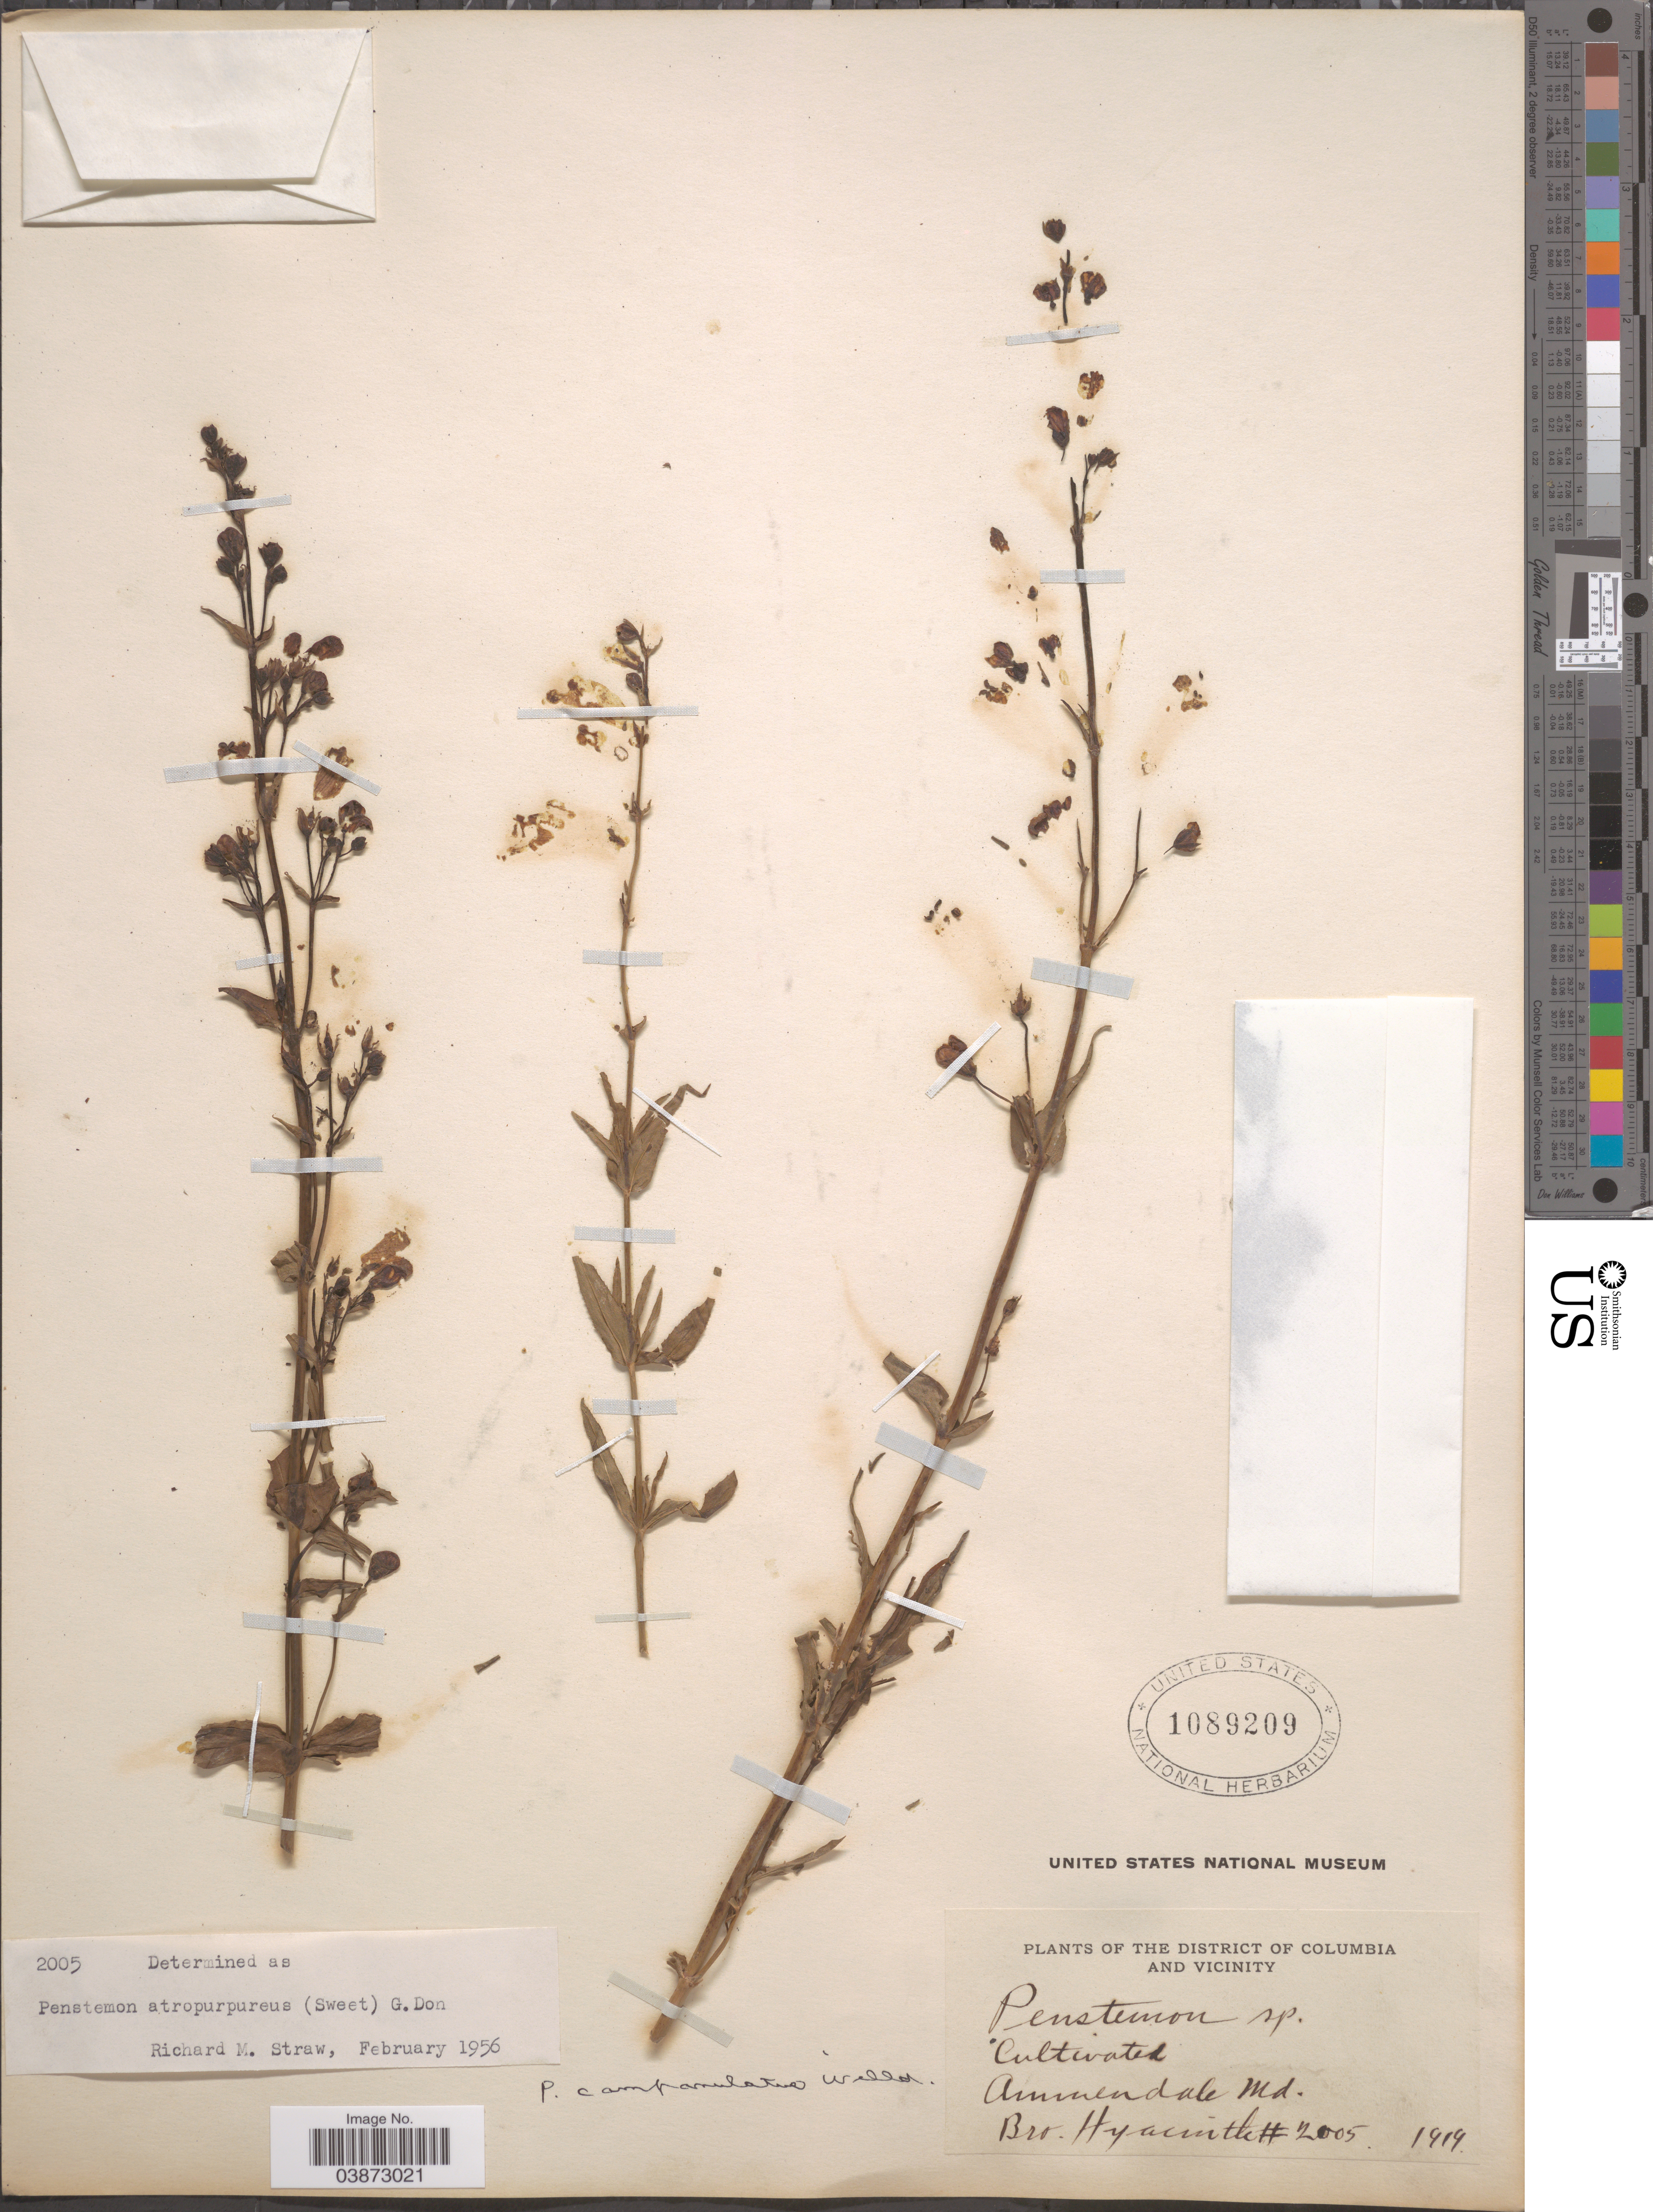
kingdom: Plantae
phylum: Tracheophyta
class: Magnoliopsida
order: Lamiales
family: Plantaginaceae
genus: Penstemon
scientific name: Penstemon atropurpureus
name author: (Sweet) G. Don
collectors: F. Hyacinth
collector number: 2005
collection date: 1919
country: United States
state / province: Maryland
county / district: Prince George's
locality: Ammendale. The District of Columbia and vicinity [unsure placement]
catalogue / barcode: US 1089209